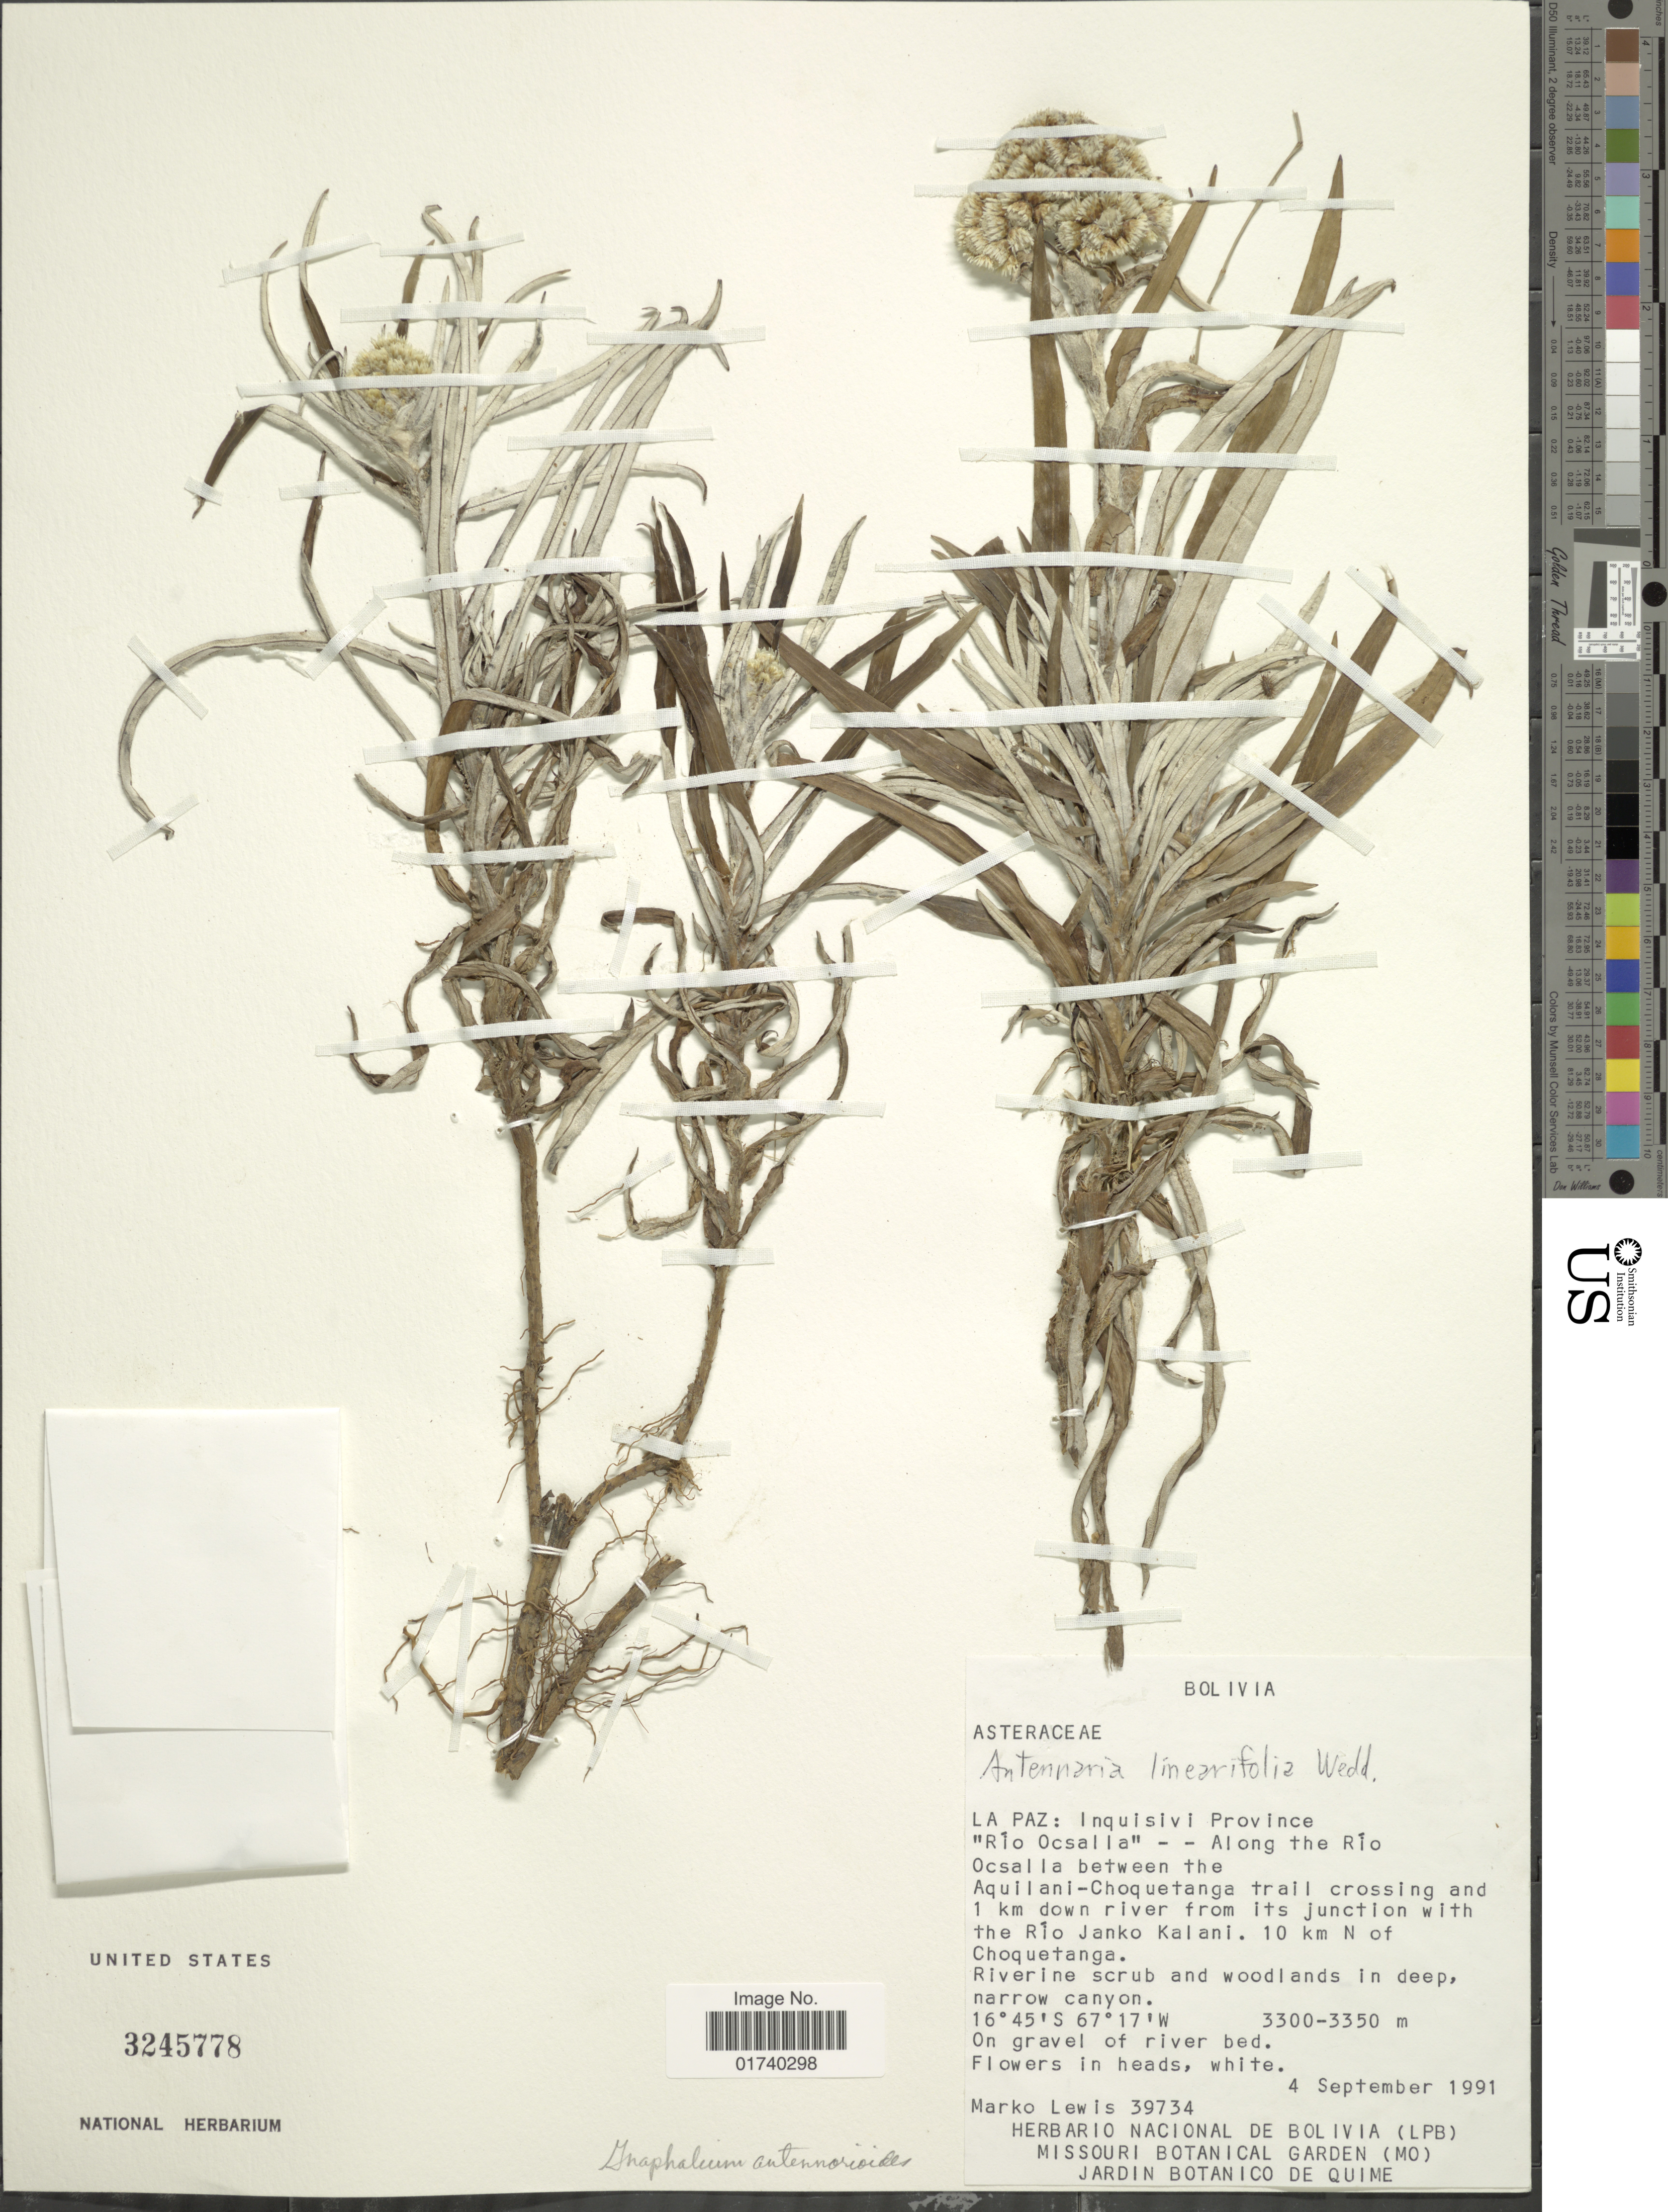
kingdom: Plantae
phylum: Tracheophyta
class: Magnoliopsida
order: Asterales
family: Asteraceae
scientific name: Hypserion boliviense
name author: G.L. Nesom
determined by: Nesom, Guy L.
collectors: M. A. Lewis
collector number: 39734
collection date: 1991-09-04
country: Bolivia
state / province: La Paz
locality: Inquisivi Province, Rio Ocsalla Along the Rio Ocsalla between the Aquilani - Choquetanga trail crossing and 1 km down river from its junction with the Rio Janko Kalani. 10 km N of Choquetanga.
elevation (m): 3300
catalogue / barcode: US 3245778